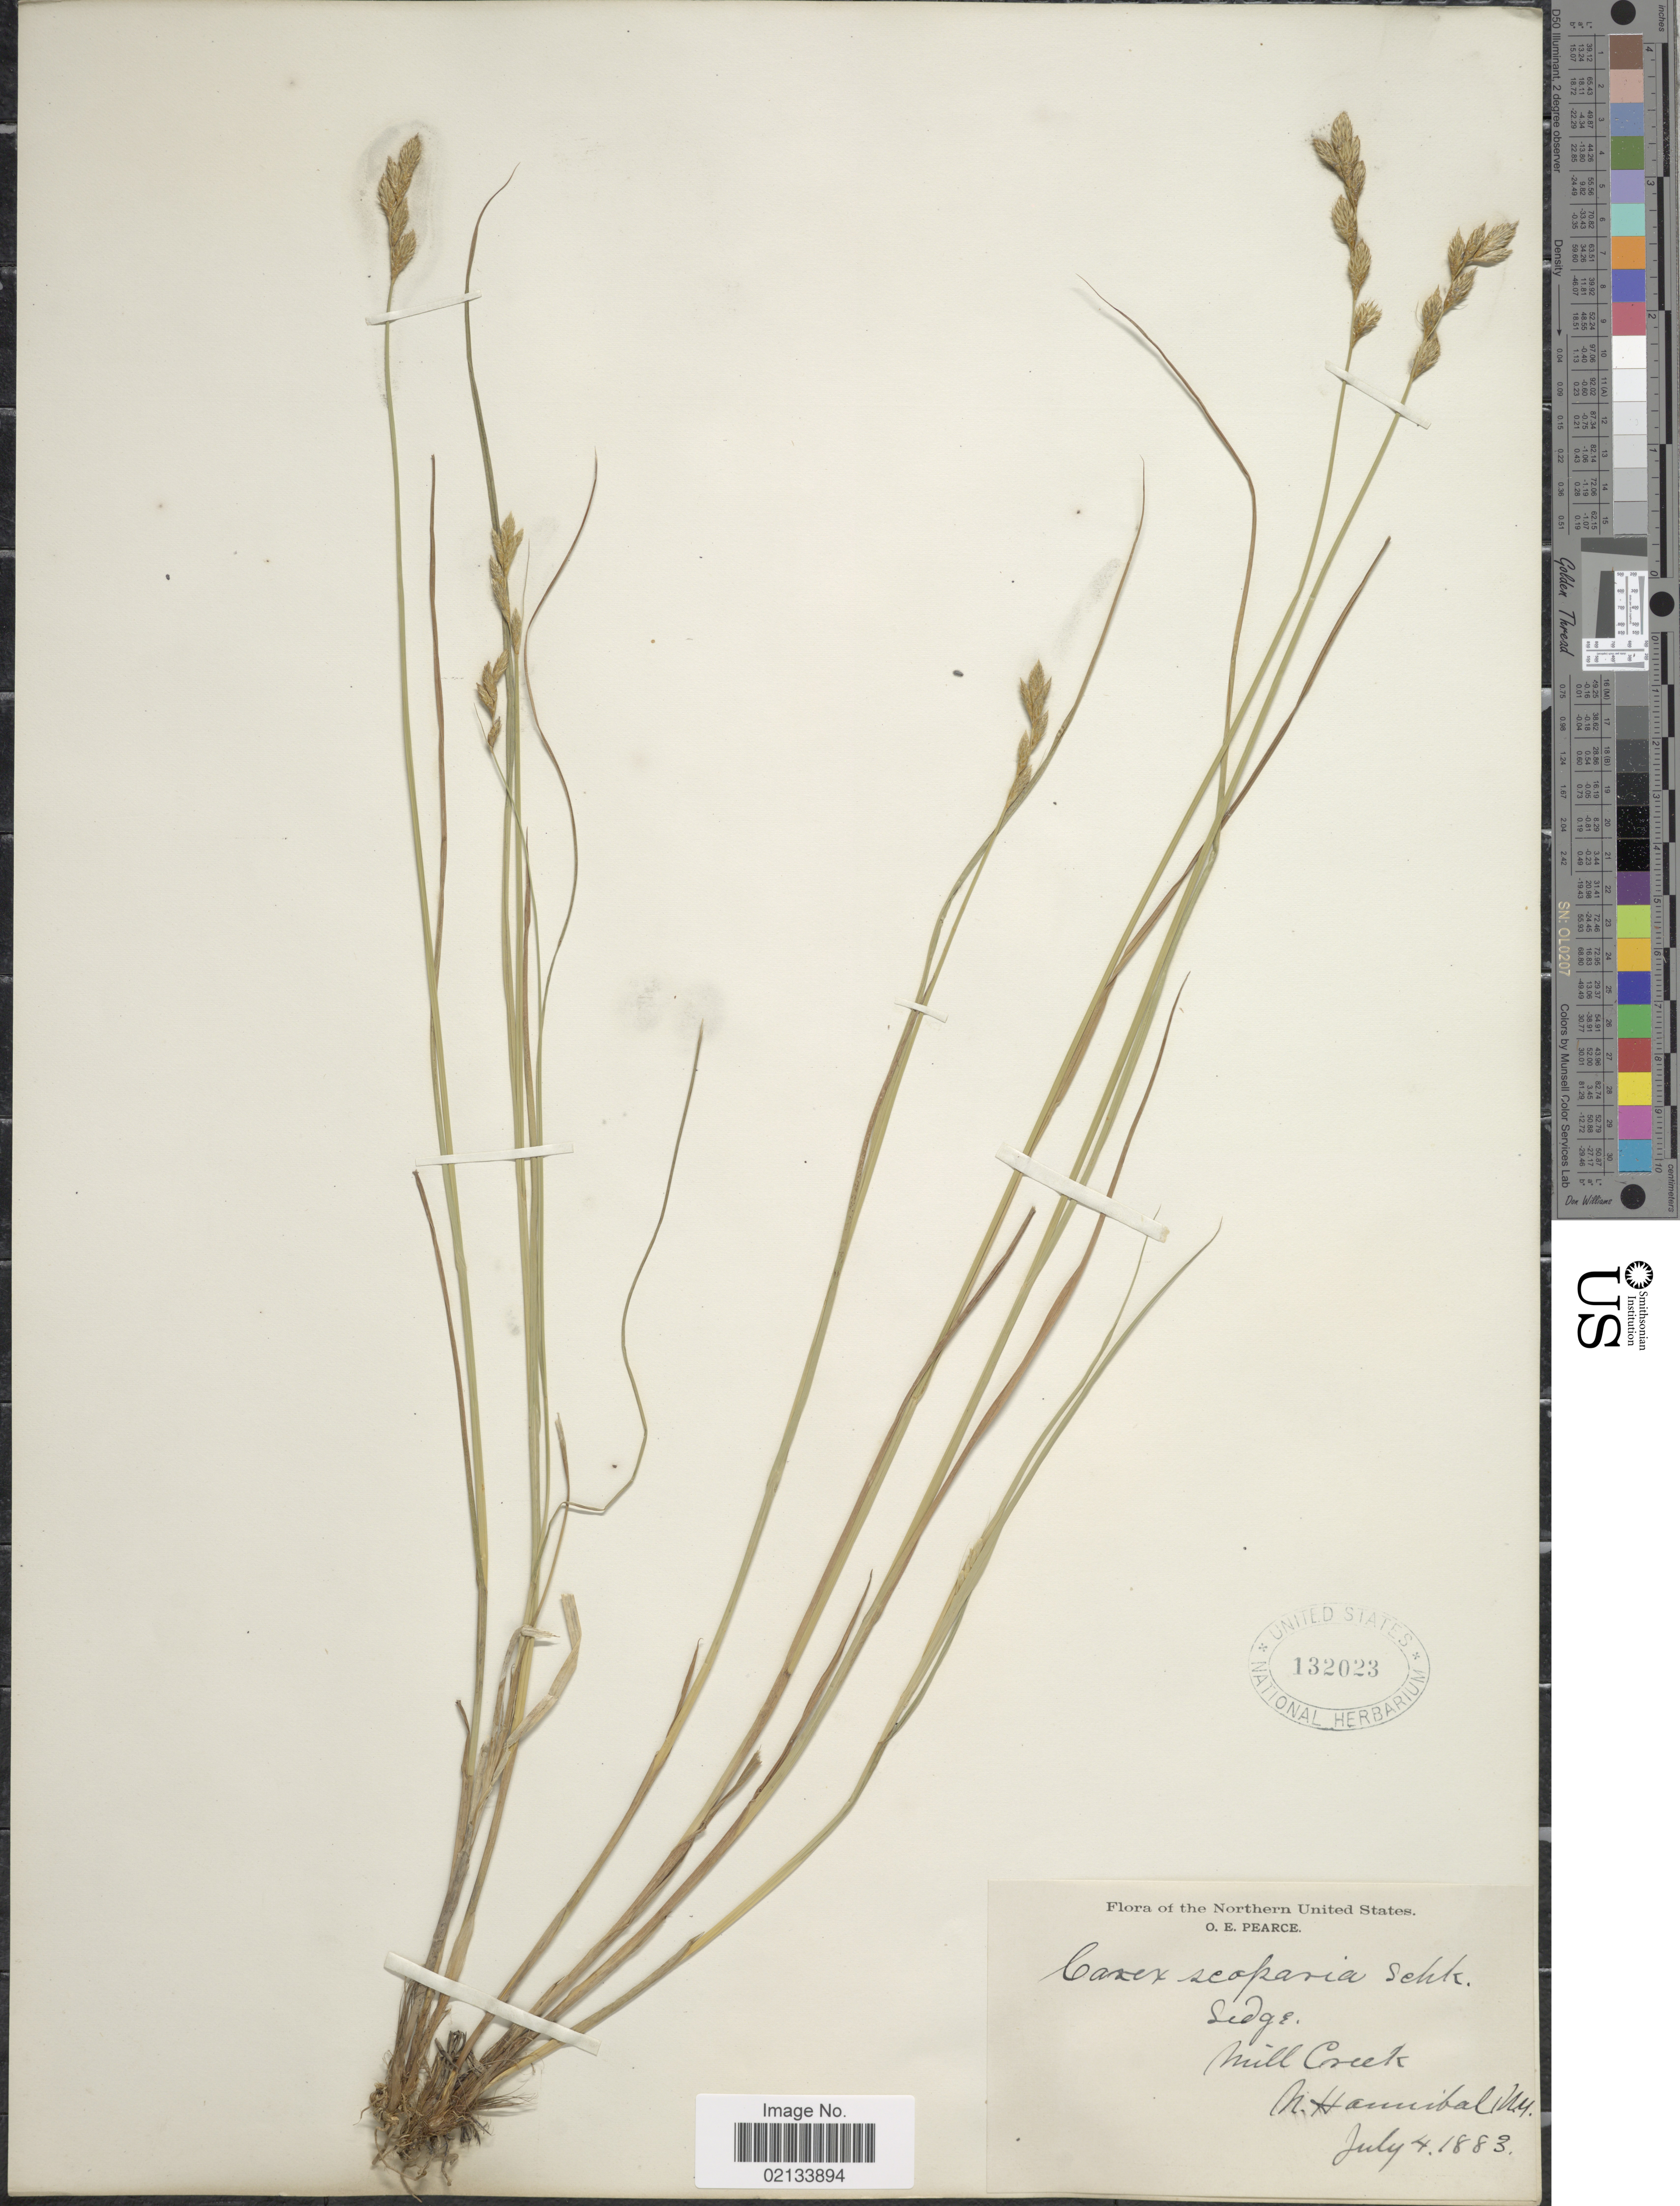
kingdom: Plantae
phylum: Tracheophyta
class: Liliopsida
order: Poales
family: Cyperaceae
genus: Carex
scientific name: Carex scoparia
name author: Schkuhr ex Willd.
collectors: O. E. Pearce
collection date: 1883-07-04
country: United States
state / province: New York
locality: Sedge, Mill Creek, N. Hannibal.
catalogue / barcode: US 132023